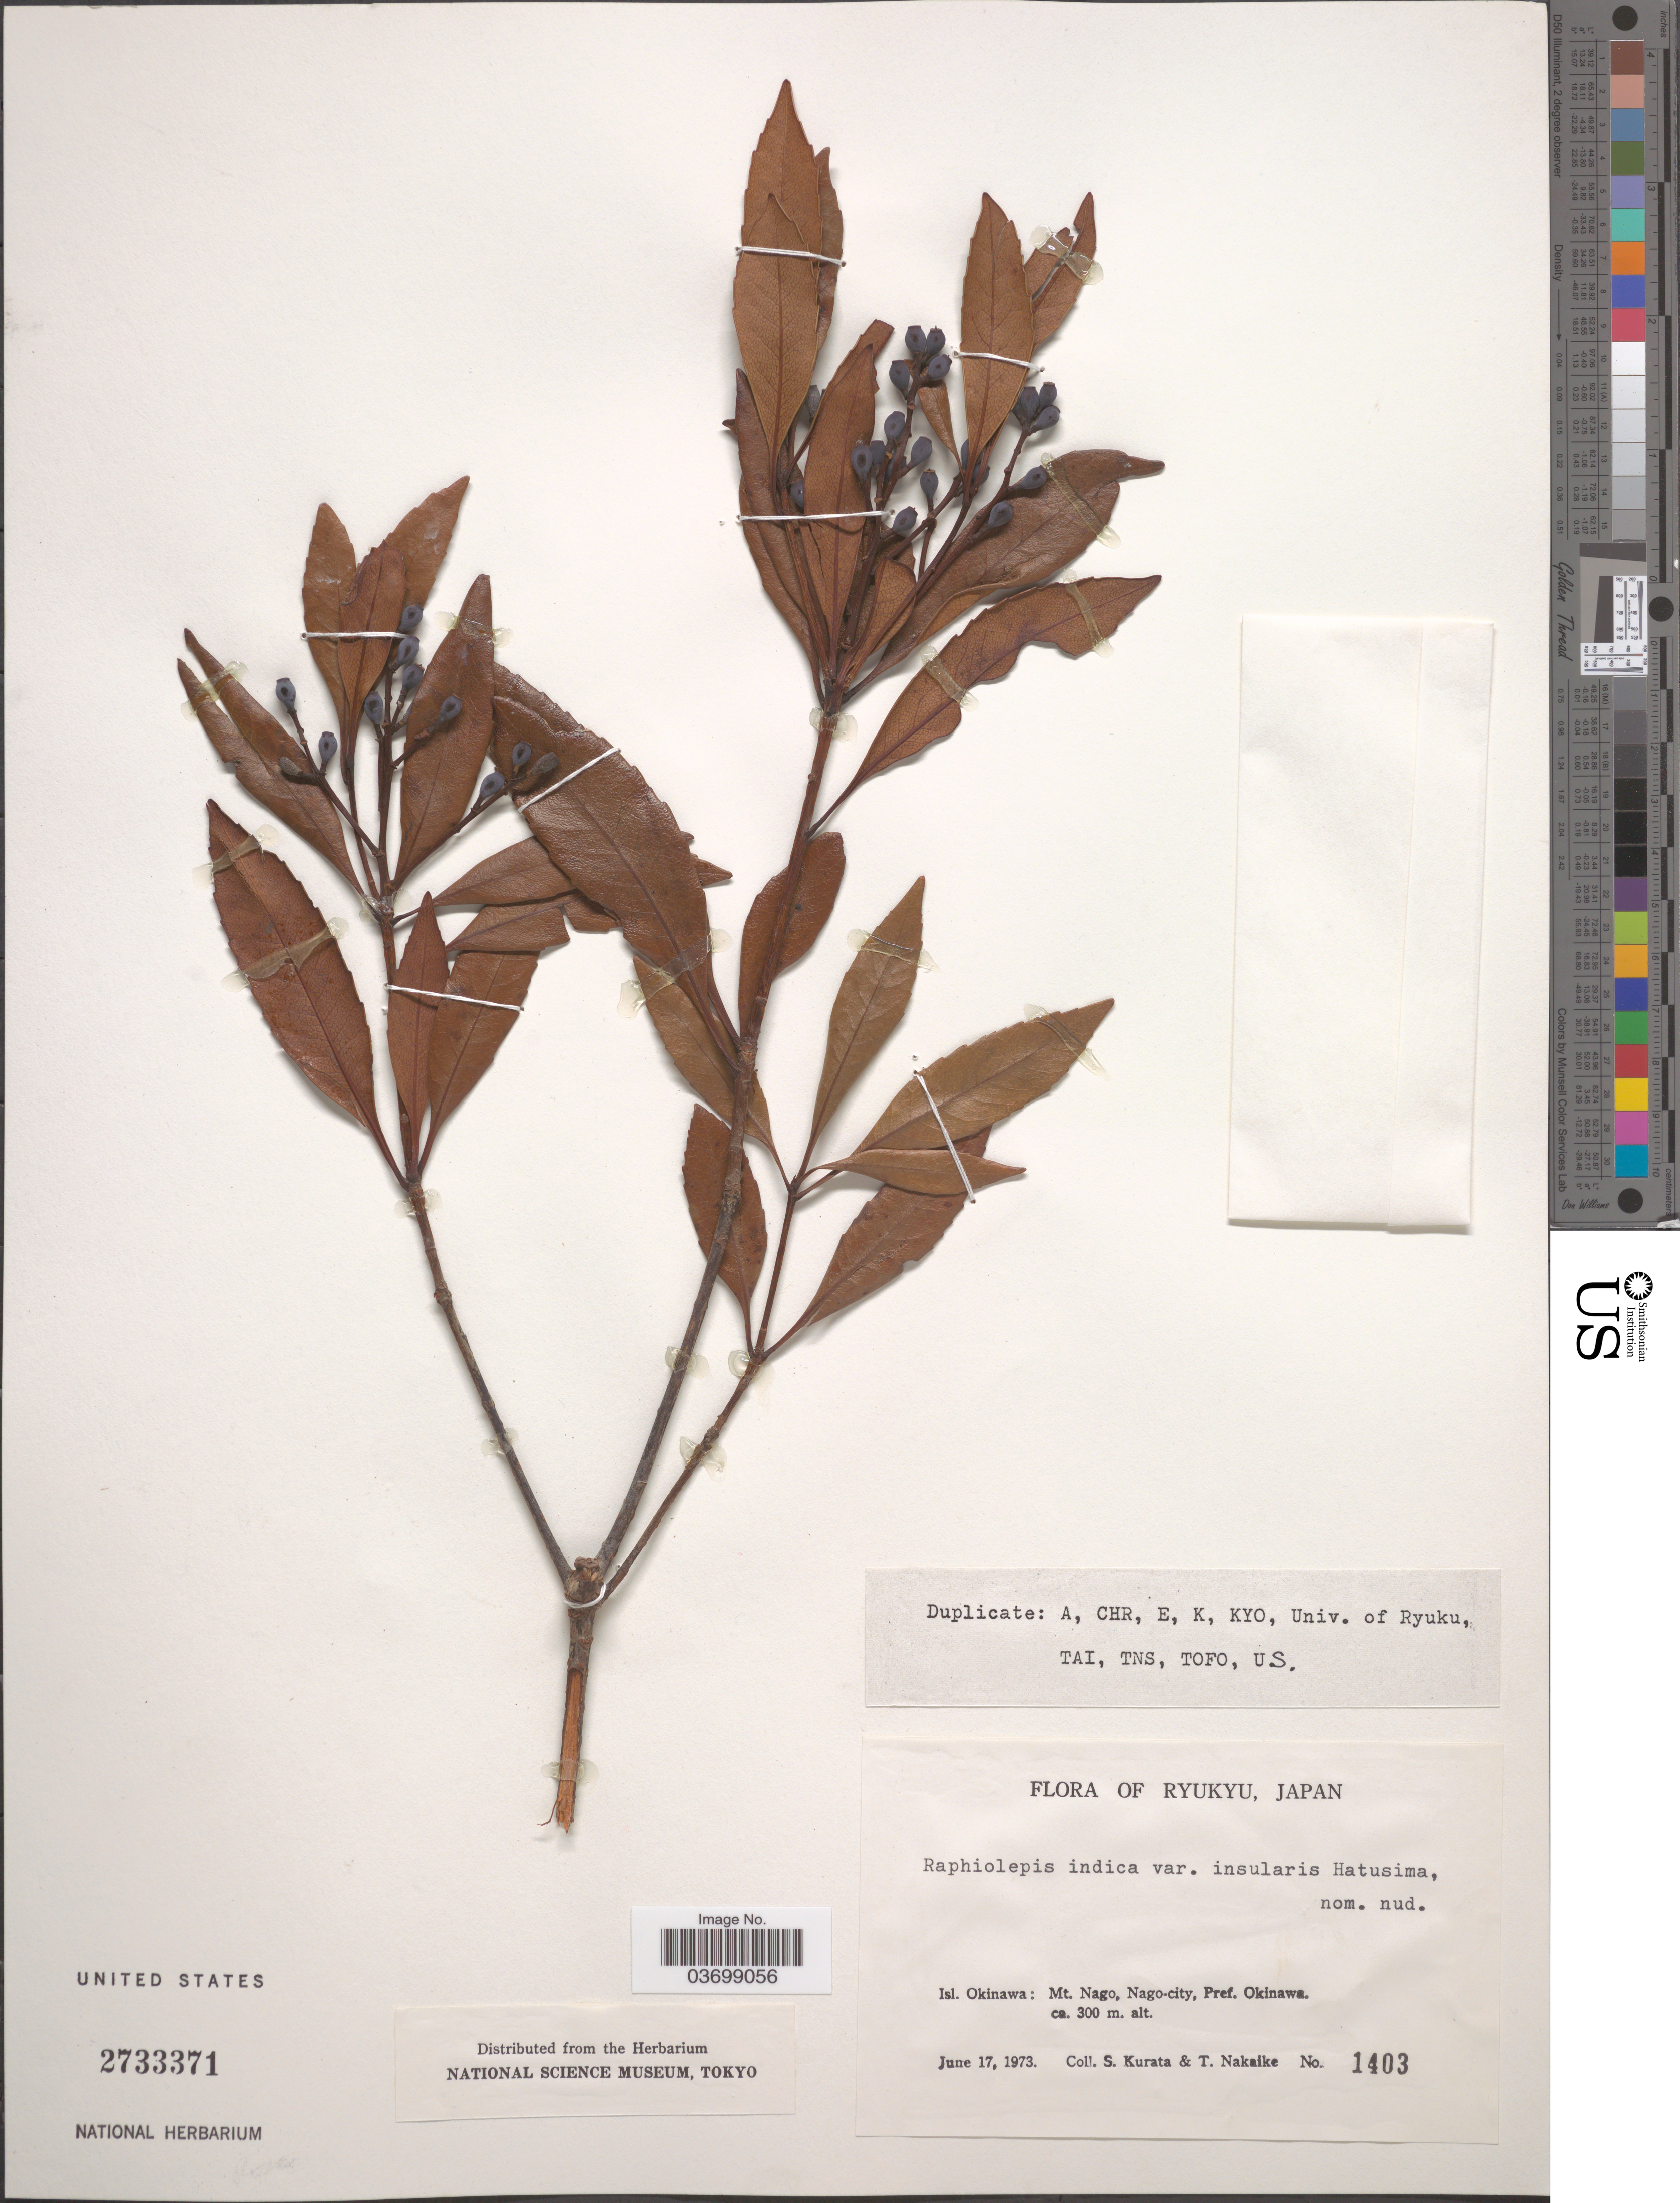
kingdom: Plantae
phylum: Tracheophyta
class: Magnoliopsida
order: Rosales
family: Rosaceae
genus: Rhaphiolepis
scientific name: Rhaphiolepis indica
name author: (L.) Lindl.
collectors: Sa. Kurata & T. Nakaike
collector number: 1403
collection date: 1973-06-17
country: Japan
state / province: Okinawa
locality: Ryukyu. Isl. Okinawa: Mt. Nago, Nago-city, Pref. Okinawa.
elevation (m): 300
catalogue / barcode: US 2733371